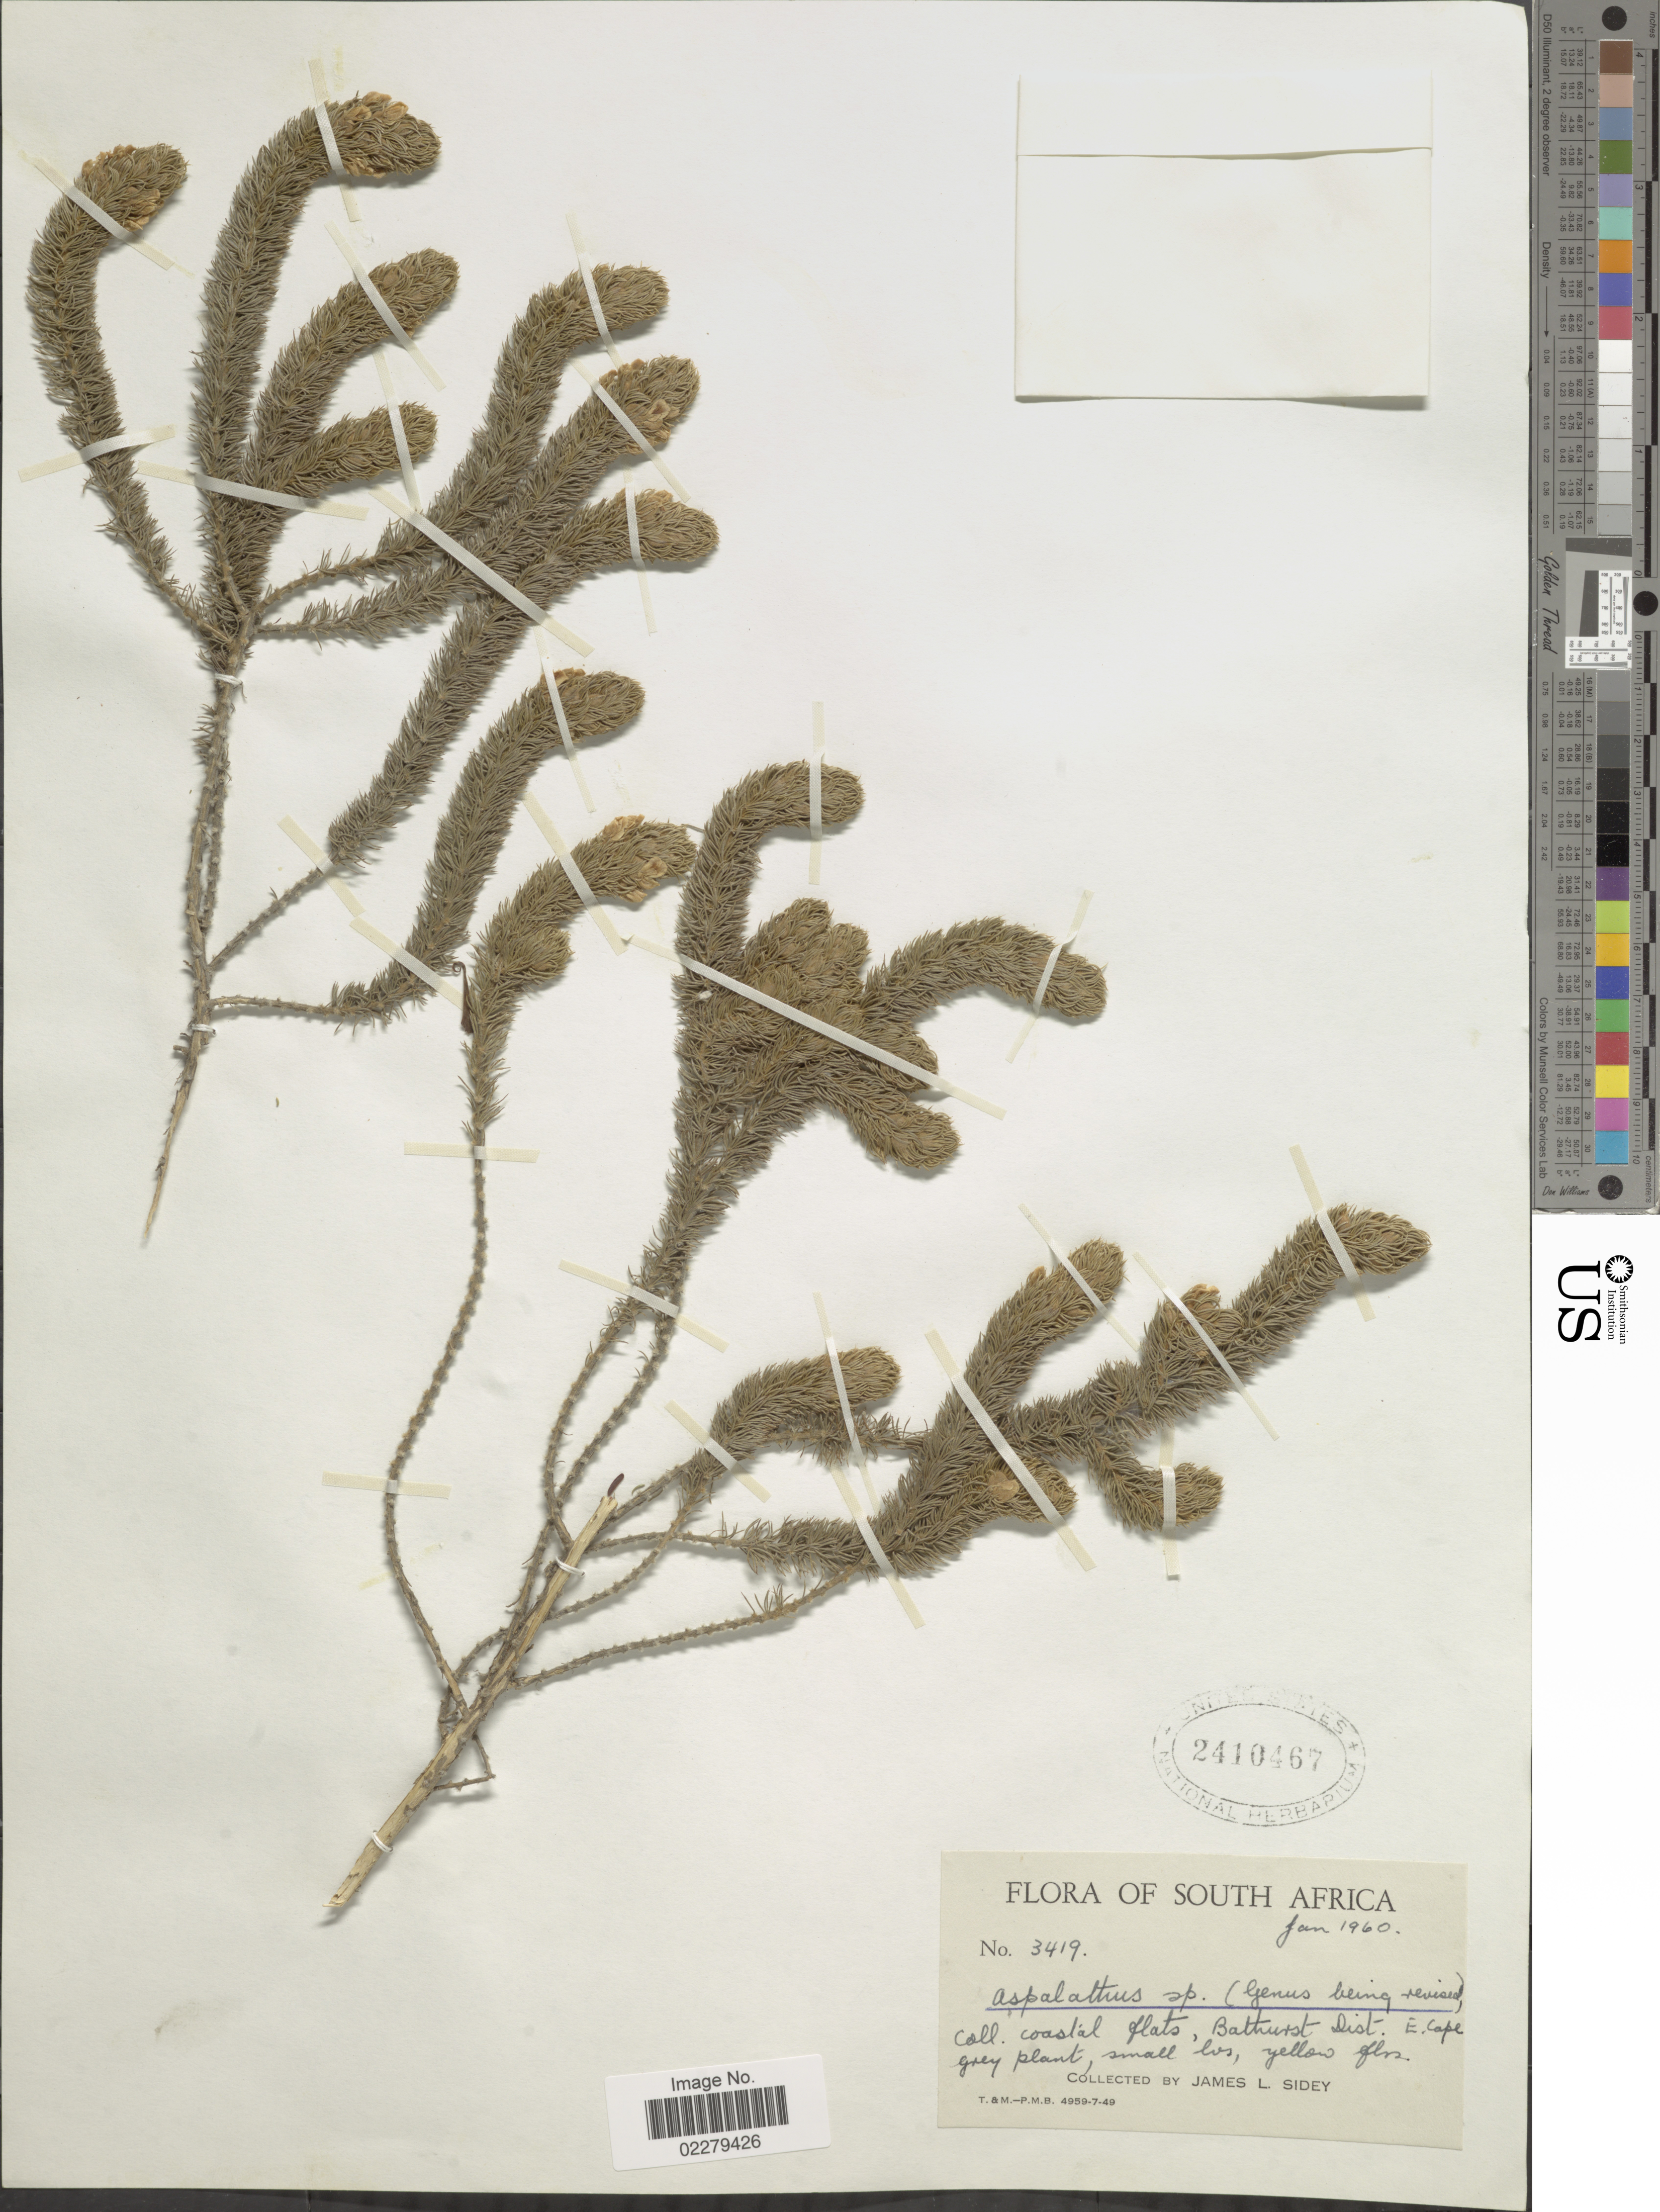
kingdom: Plantae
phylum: Tracheophyta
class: Magnoliopsida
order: Fabales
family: Fabaceae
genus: Aspalathus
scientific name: Aspalathus sp.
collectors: J. L. Sidey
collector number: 3419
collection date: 1960-01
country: South Africa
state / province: Eastern Cape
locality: Coastal flats, Bathurst Dist E. Cape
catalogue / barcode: US 2410467